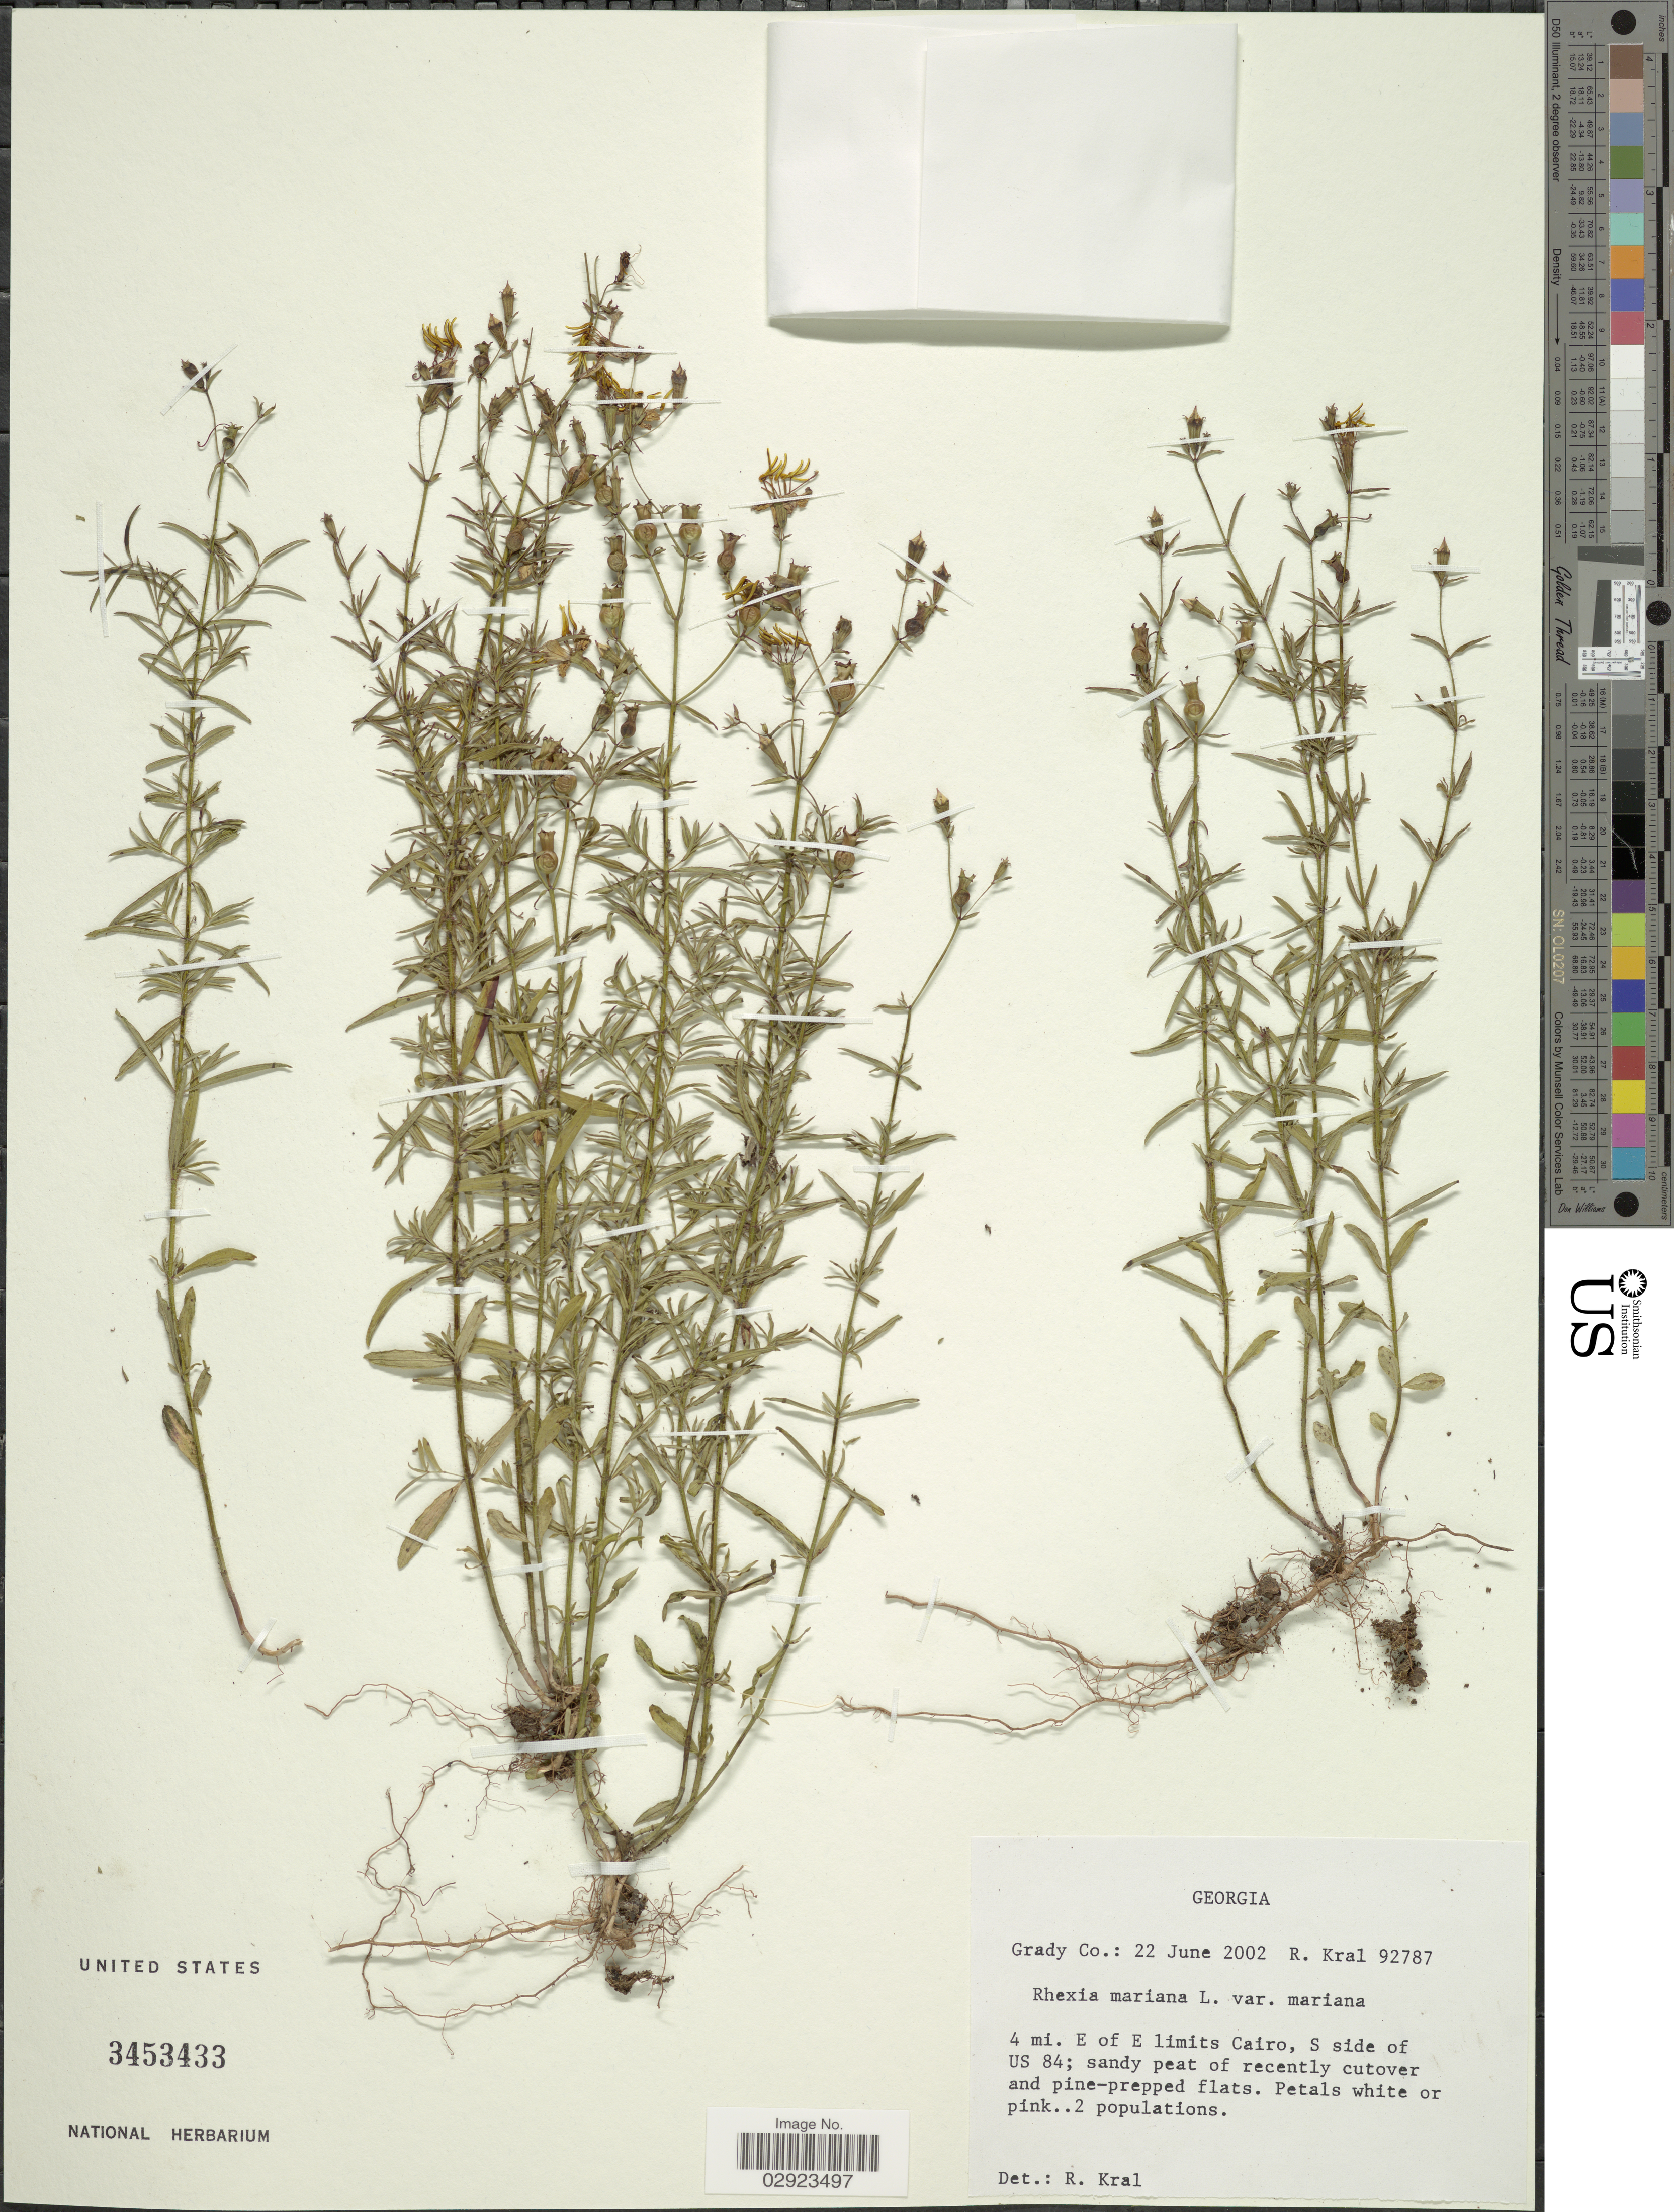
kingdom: Plantae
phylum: Tracheophyta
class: Magnoliopsida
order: Myrtales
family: Melastomataceae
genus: Rhexia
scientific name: Rhexia mariana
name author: L.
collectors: R. Kral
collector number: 92787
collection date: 2002-06-22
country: United States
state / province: Georgia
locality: Grady Co. 4 mi. E of E limits Cairo, S side of US 84.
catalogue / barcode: US 3453433